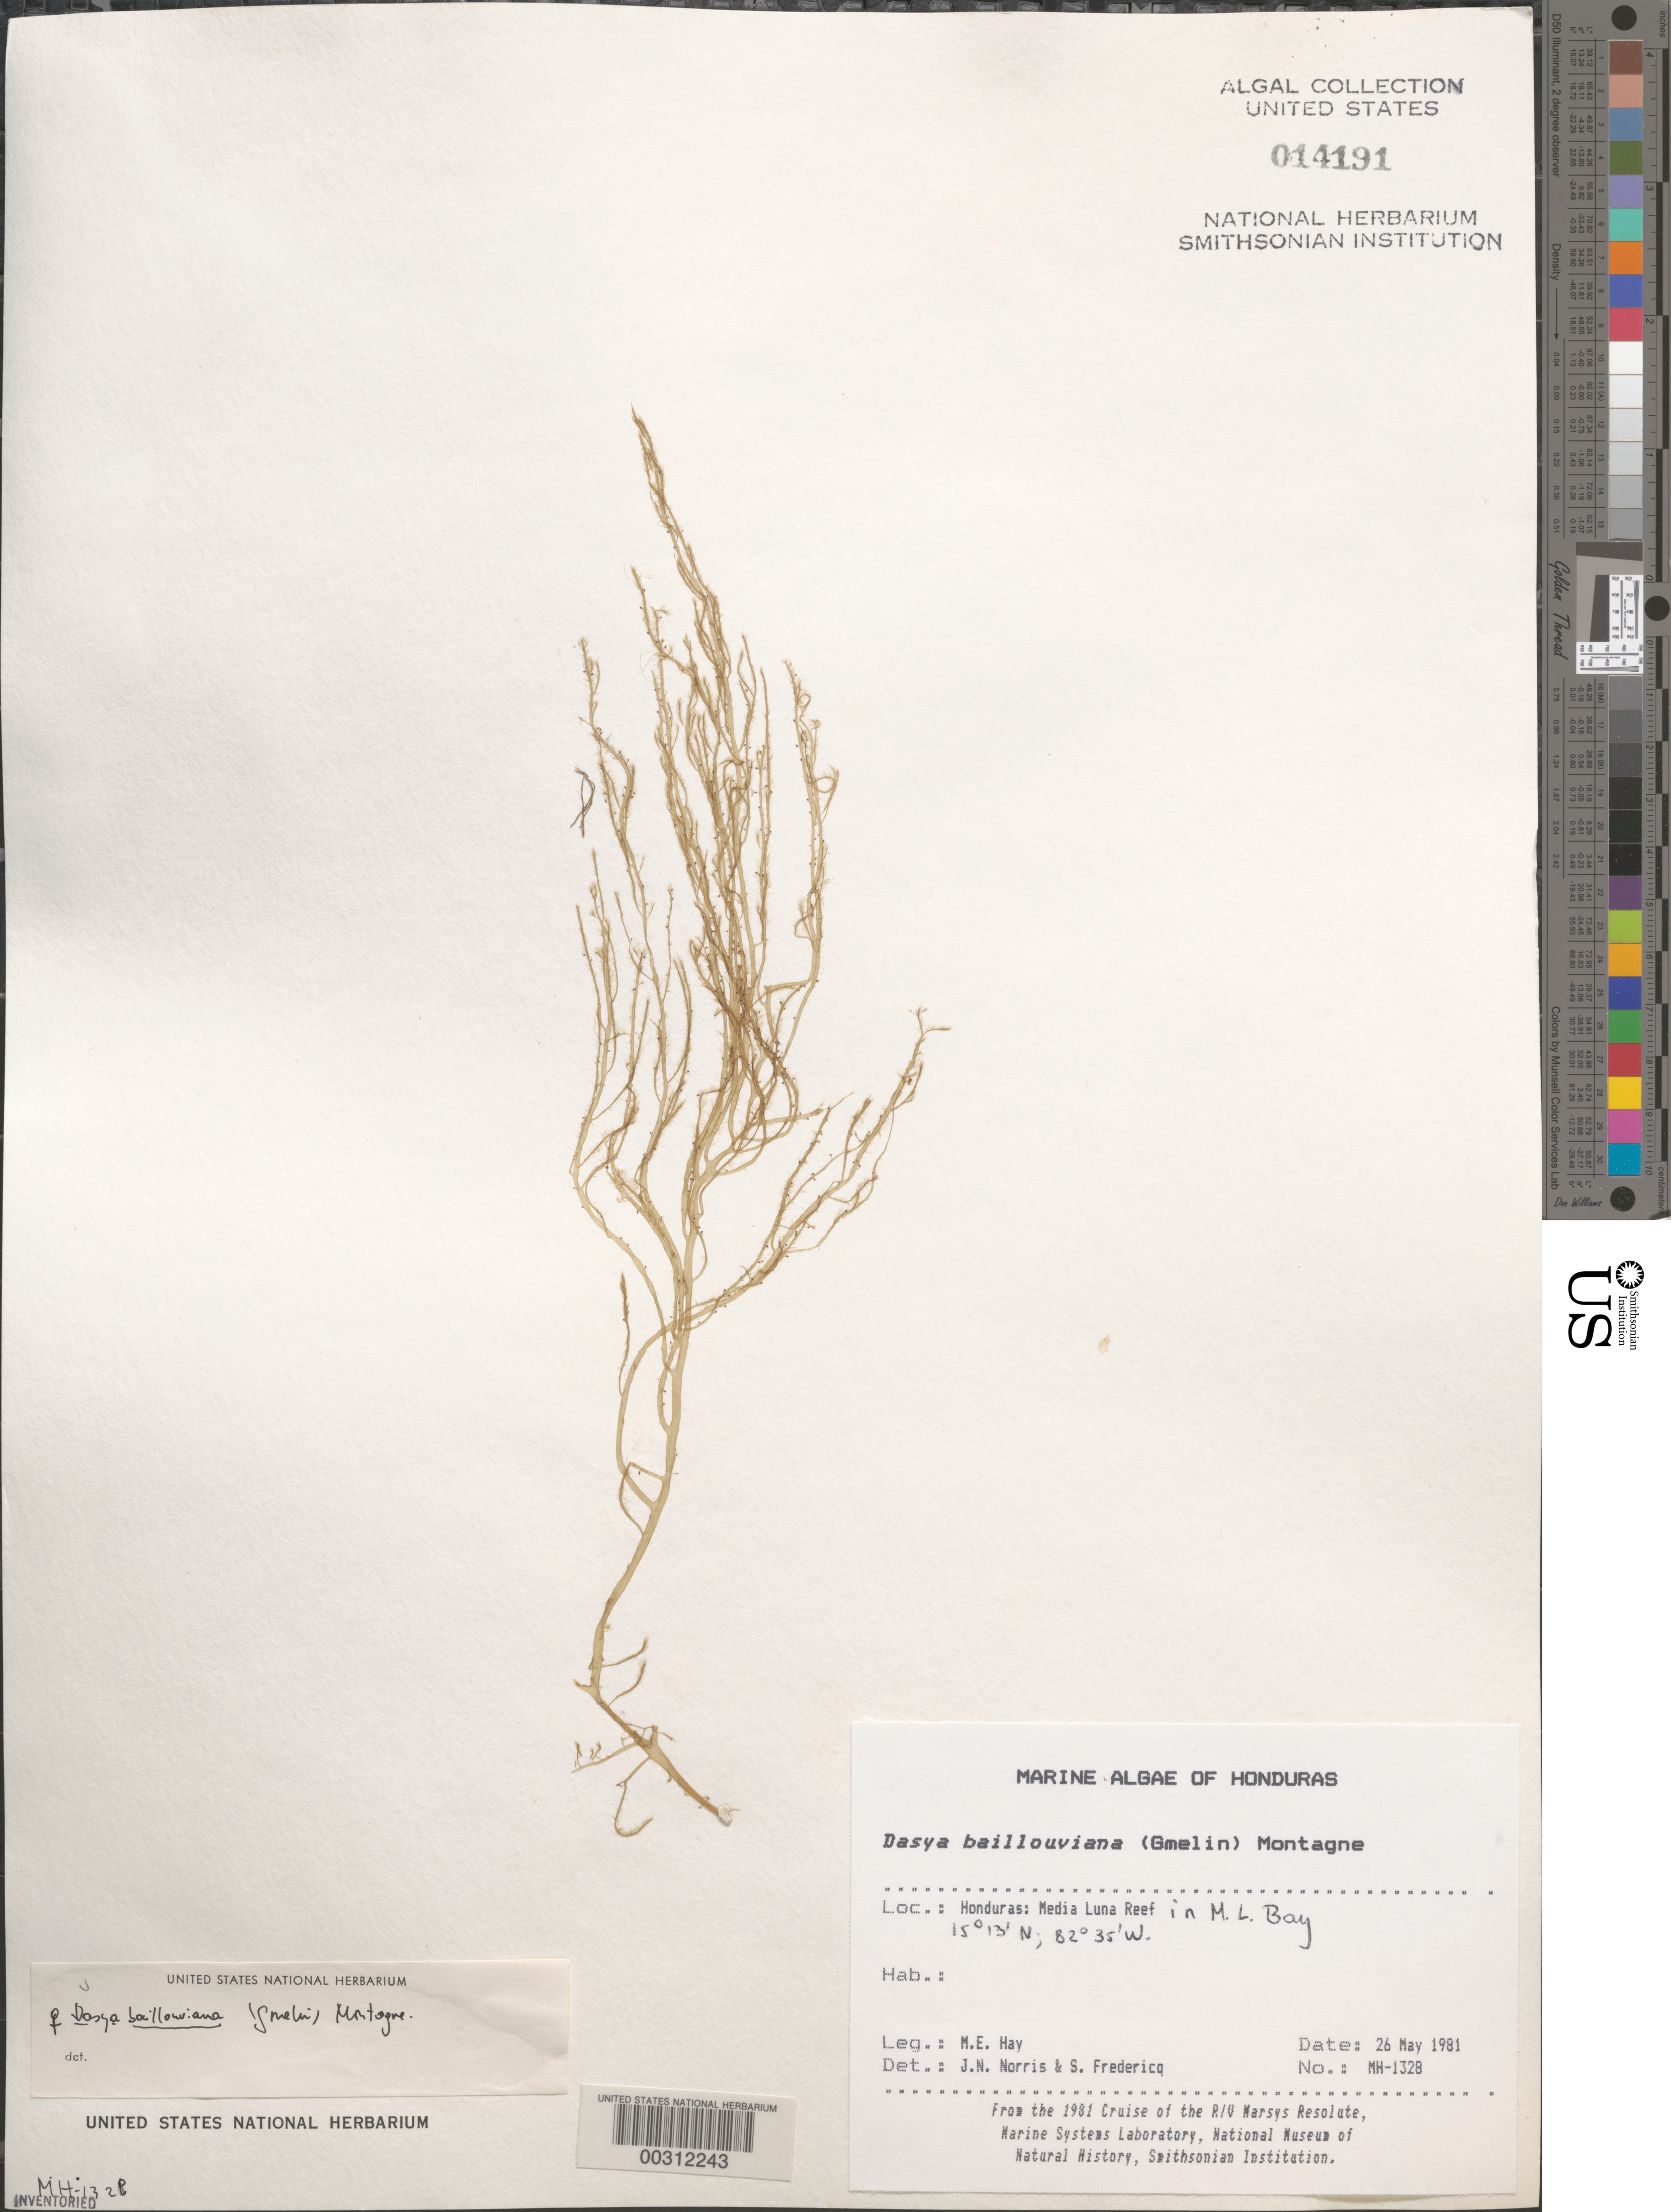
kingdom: Plantae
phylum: Rhodophyta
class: Florideophyceae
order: Ceramiales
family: Dasyaceae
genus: Dasya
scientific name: Dasya pedicellata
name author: (C. Agardh) C. Agardh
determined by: Algae name updating Project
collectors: M. E. Hay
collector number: MEH-1328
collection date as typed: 26 May 1981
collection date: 1981-05-26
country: Honduras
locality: Media Luna Reef, Media Luna Bay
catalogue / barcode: US 14191